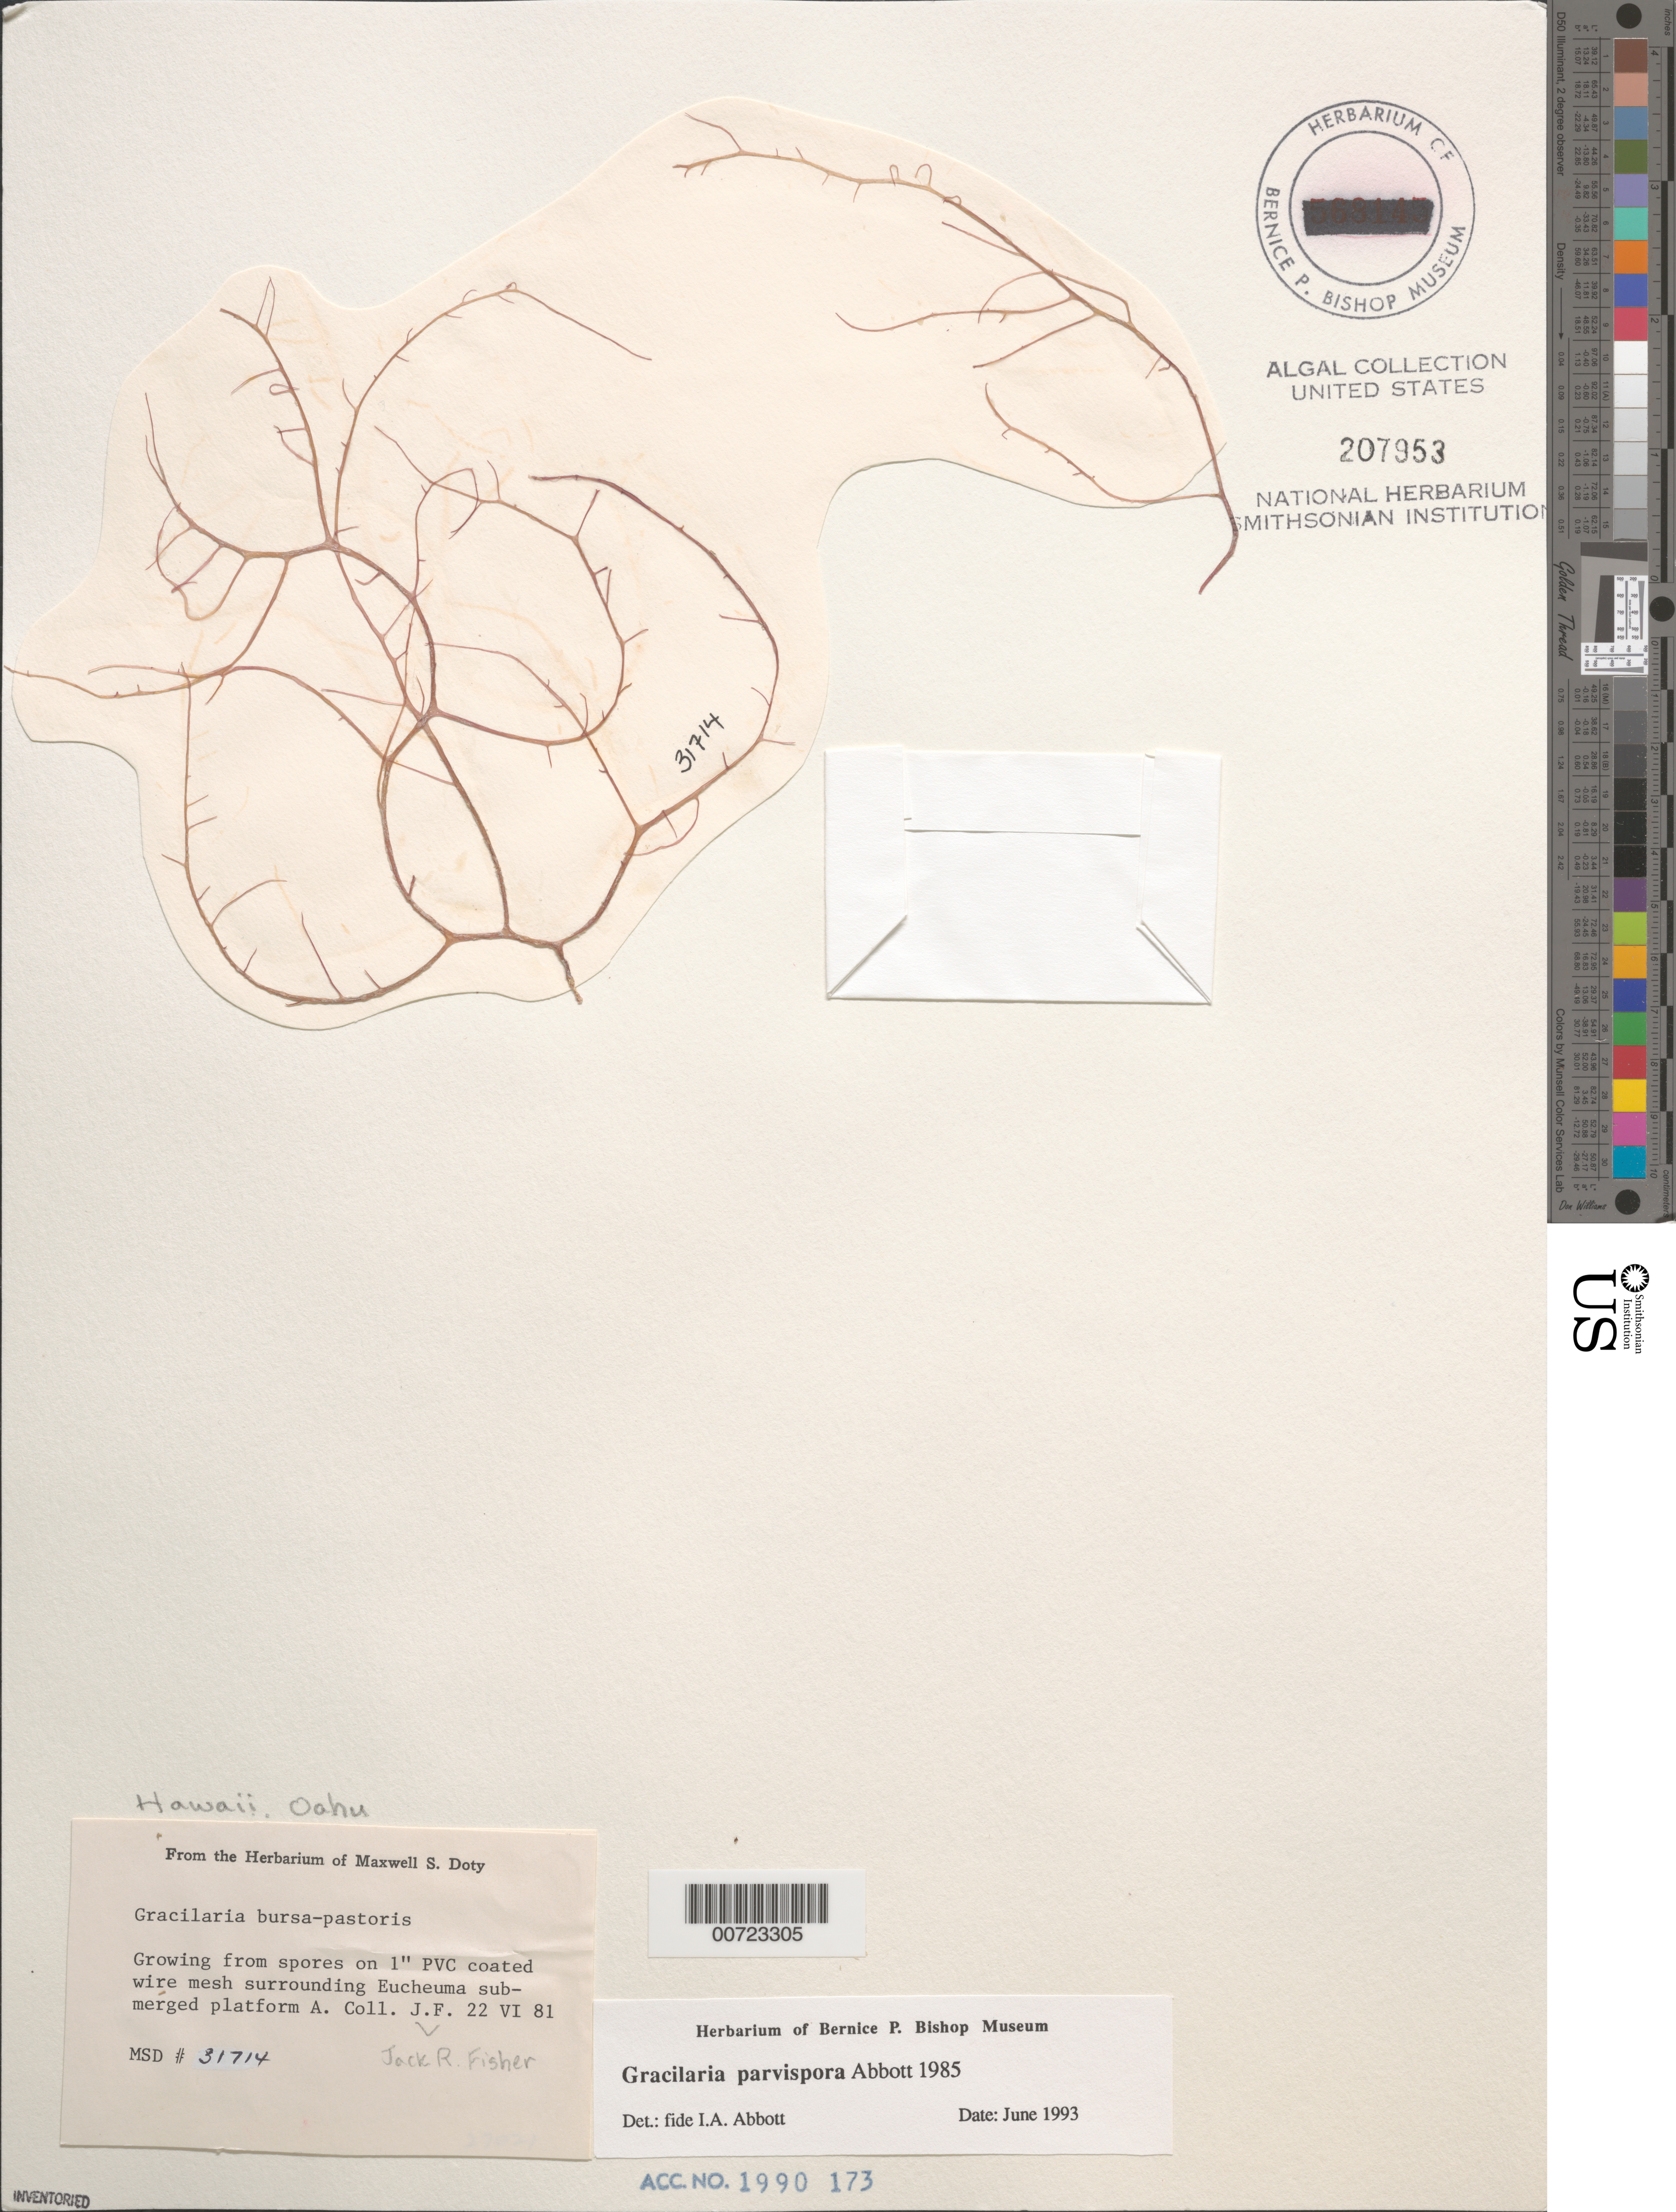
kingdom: Plantae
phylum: Rhodophyta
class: Florideophyceae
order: Gracilariales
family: Gracilariaceae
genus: Gracilaria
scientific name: Gracilaria parvispora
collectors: J. Fisher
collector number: MSD 31714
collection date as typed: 22 Jun 1981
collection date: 1981-06-22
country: United States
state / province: Hawaii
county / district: Honolulu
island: Oahu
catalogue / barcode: US 207953